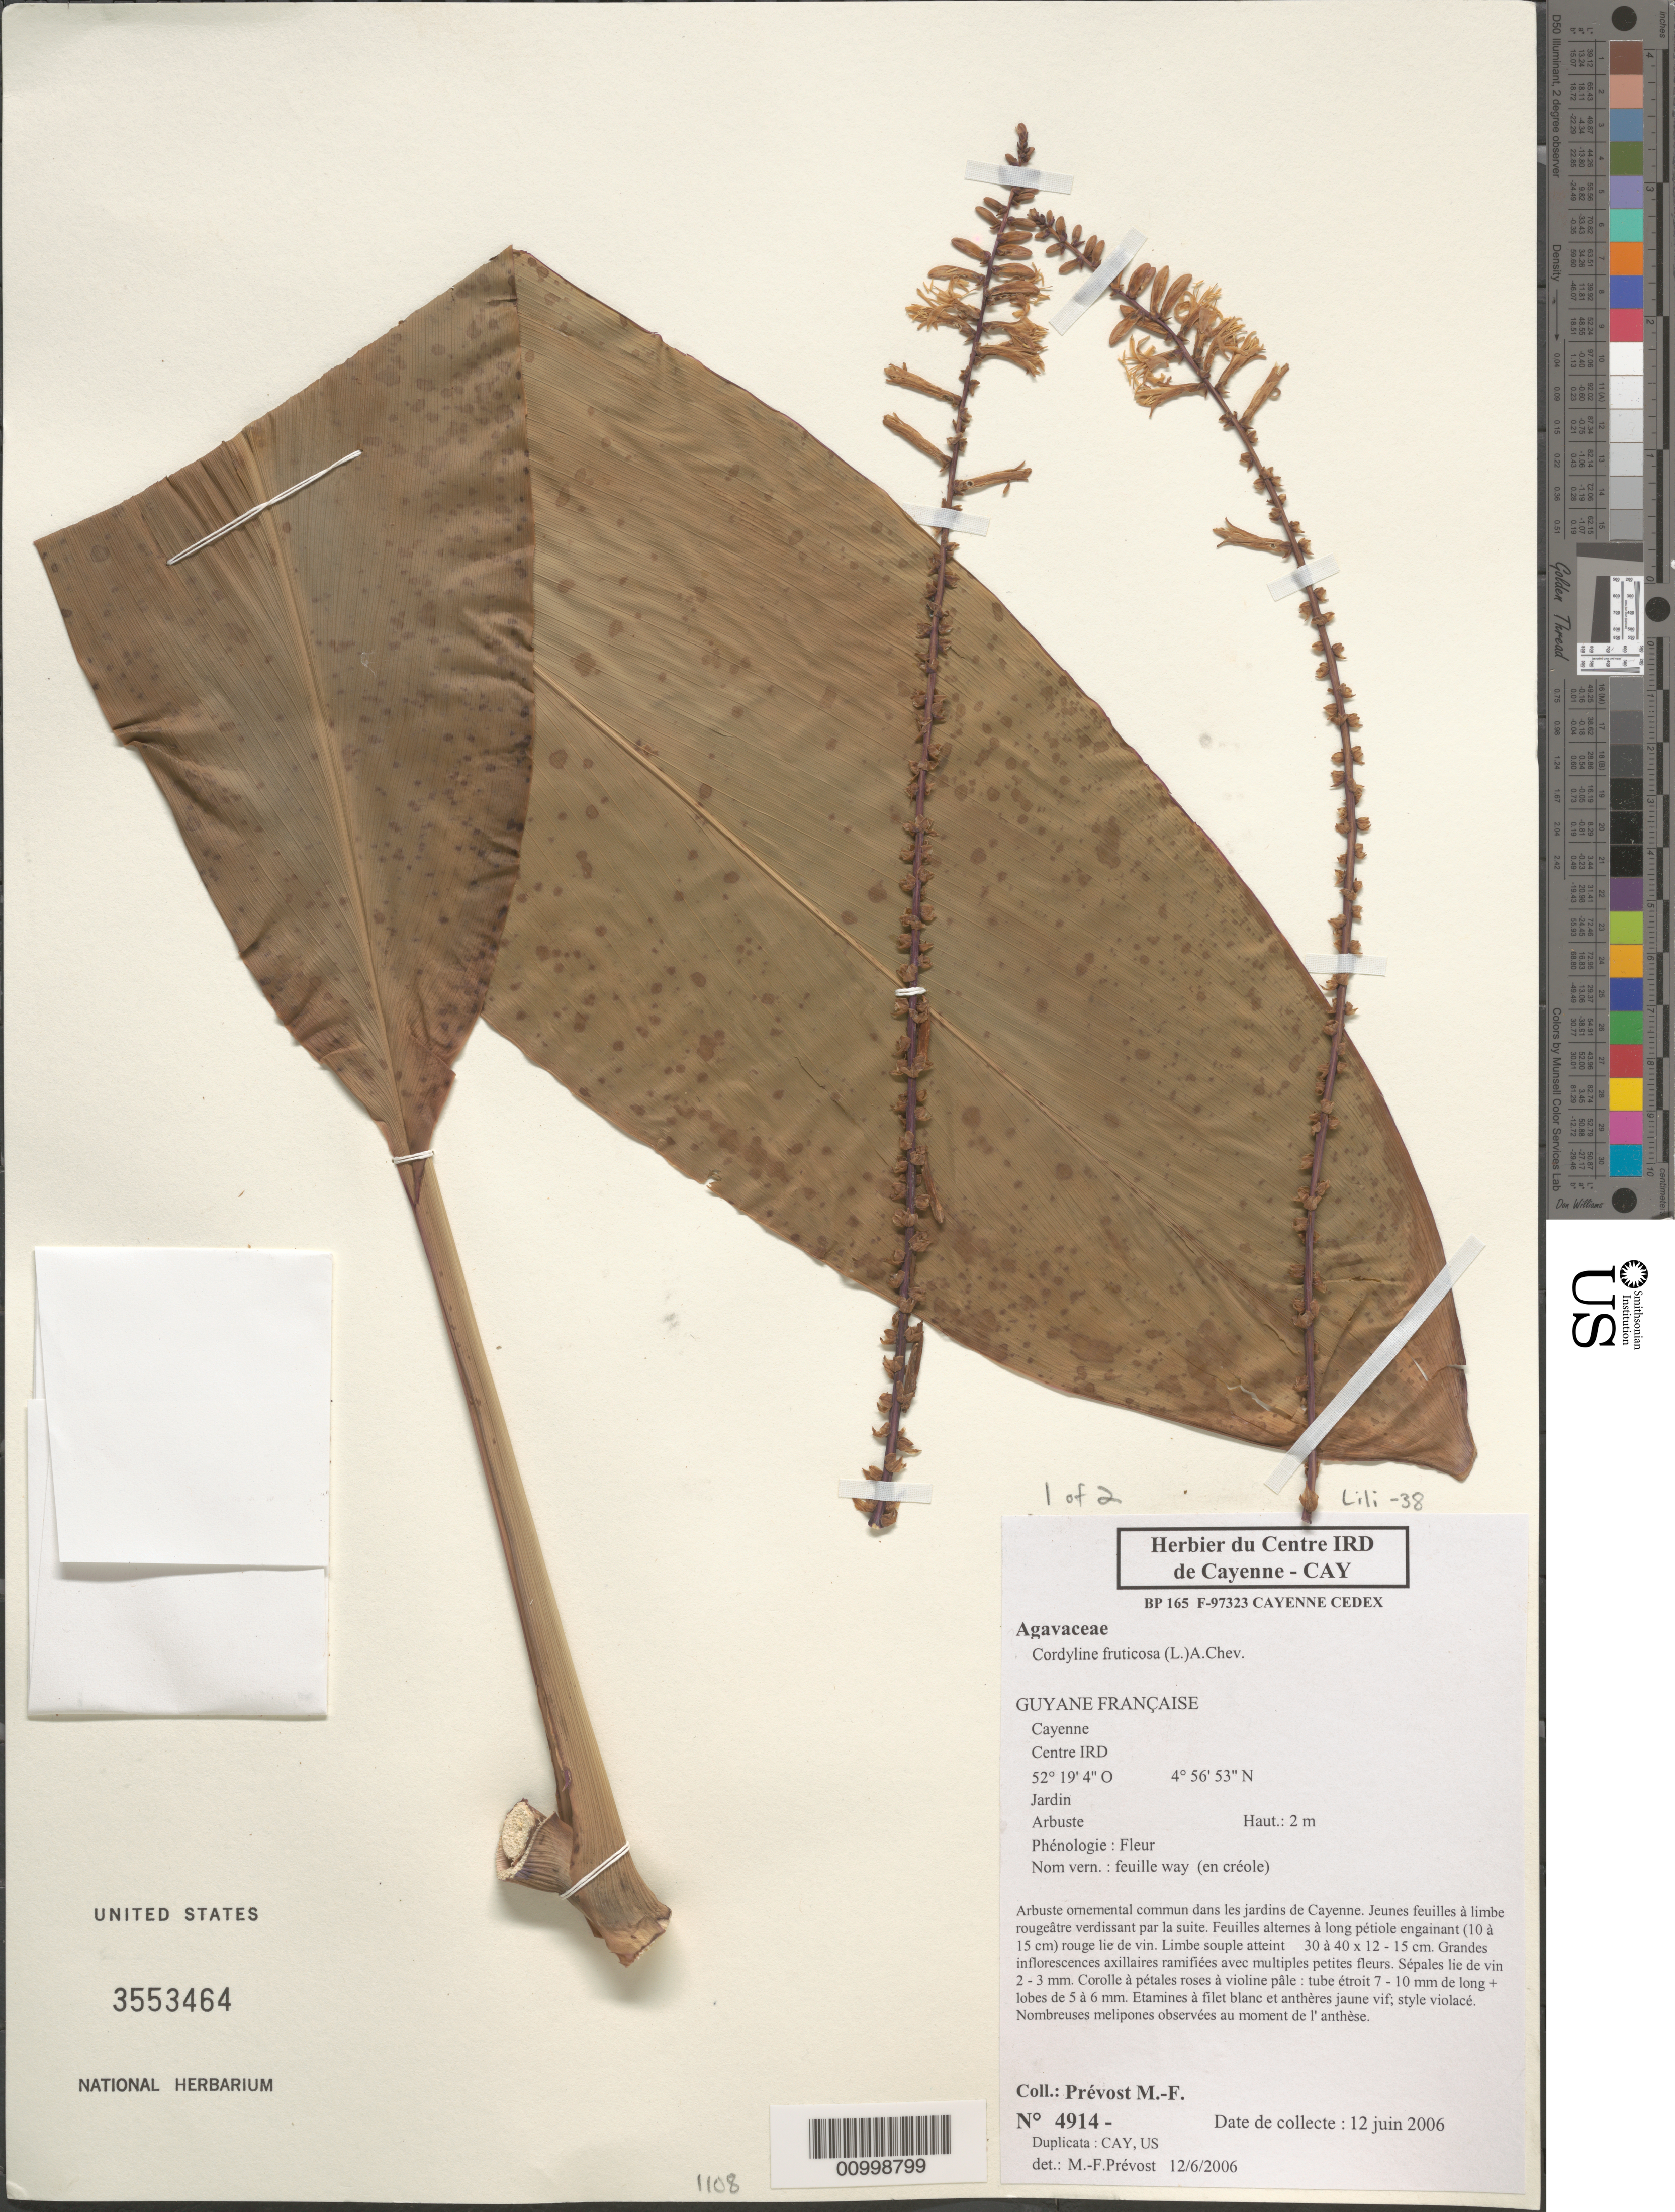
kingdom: Plantae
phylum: Tracheophyta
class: Liliopsida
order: Asparagales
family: Asparagaceae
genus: Cordyline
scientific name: Cordyline fruticosa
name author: (L.) A. Chev.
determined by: Prévost, M.-F.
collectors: M.-F. Prévost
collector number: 4914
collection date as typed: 12-Jun-06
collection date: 2006-06-12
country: French Guiana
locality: Cayenne, Centre IRD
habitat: Jardin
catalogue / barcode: US 3553464